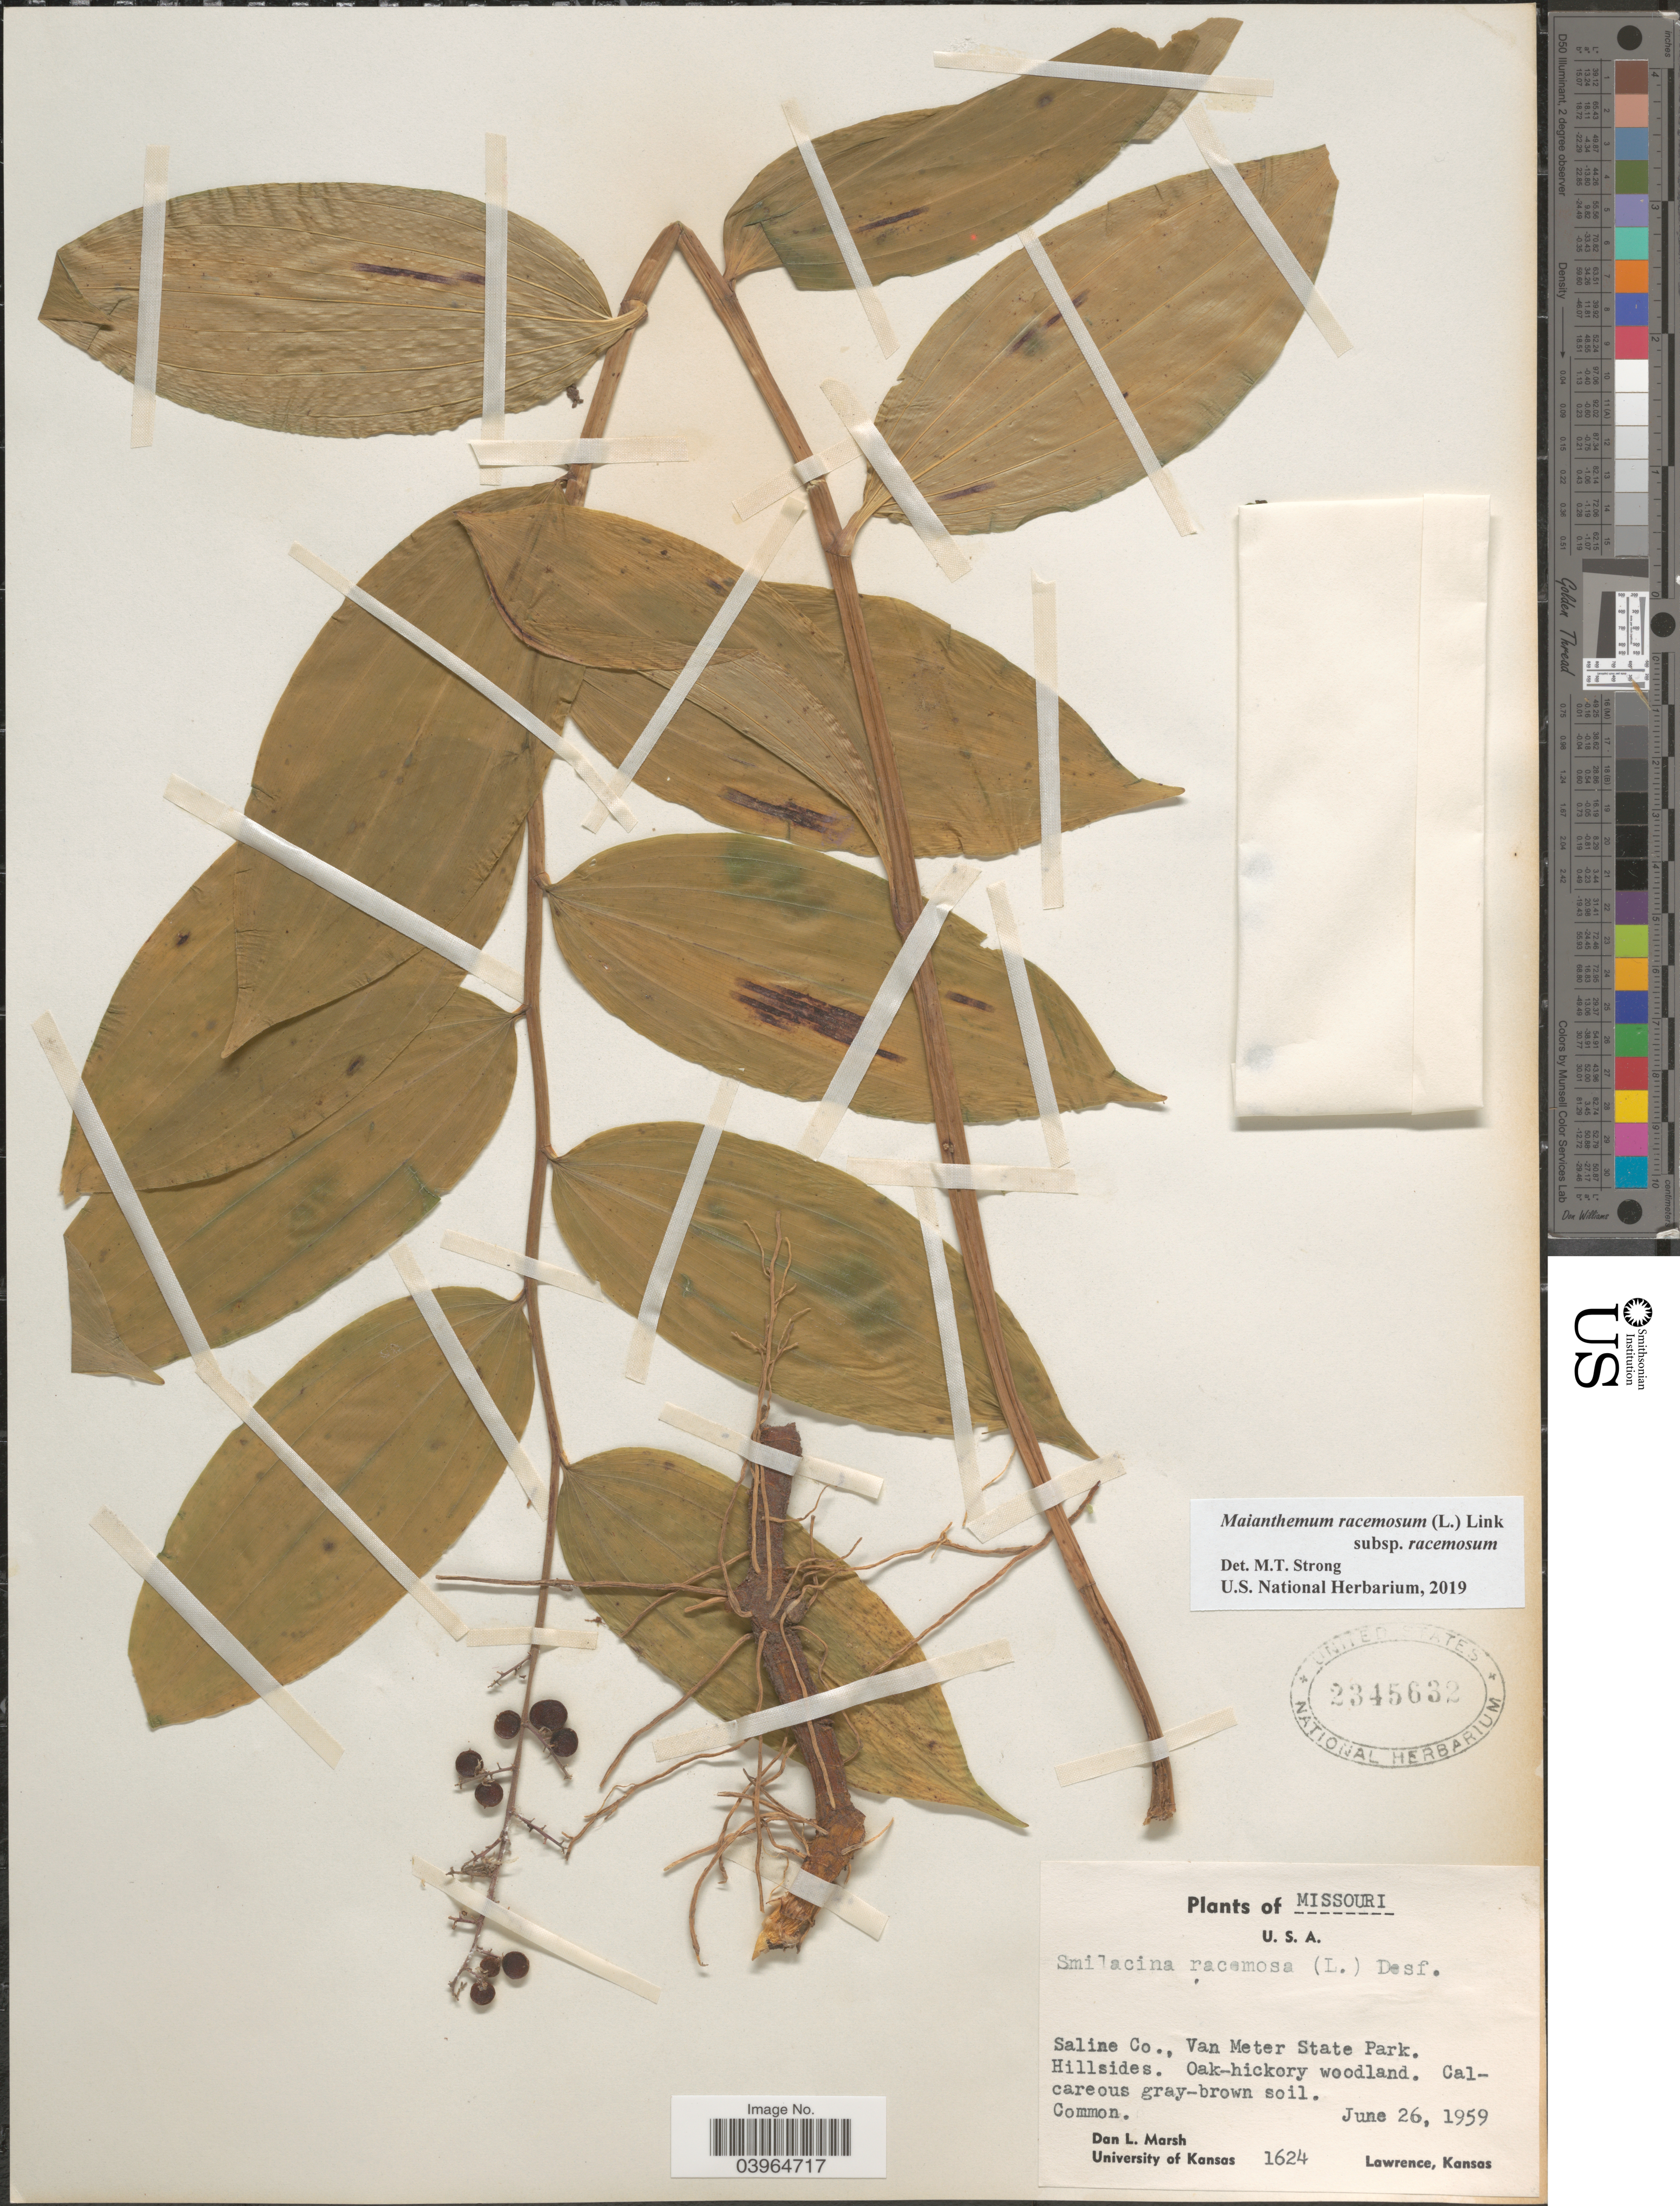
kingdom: Plantae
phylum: Tracheophyta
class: Liliopsida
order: Asparagales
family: Asparagaceae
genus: Maianthemum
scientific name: Maianthemum racemosum subsp. racemosum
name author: (L.) Link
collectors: D. L. Marsh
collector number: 1624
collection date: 1959-06-26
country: United States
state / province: Missouri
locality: Saline Co., Van Meter State Park. Hillsides.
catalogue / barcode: US 2345632